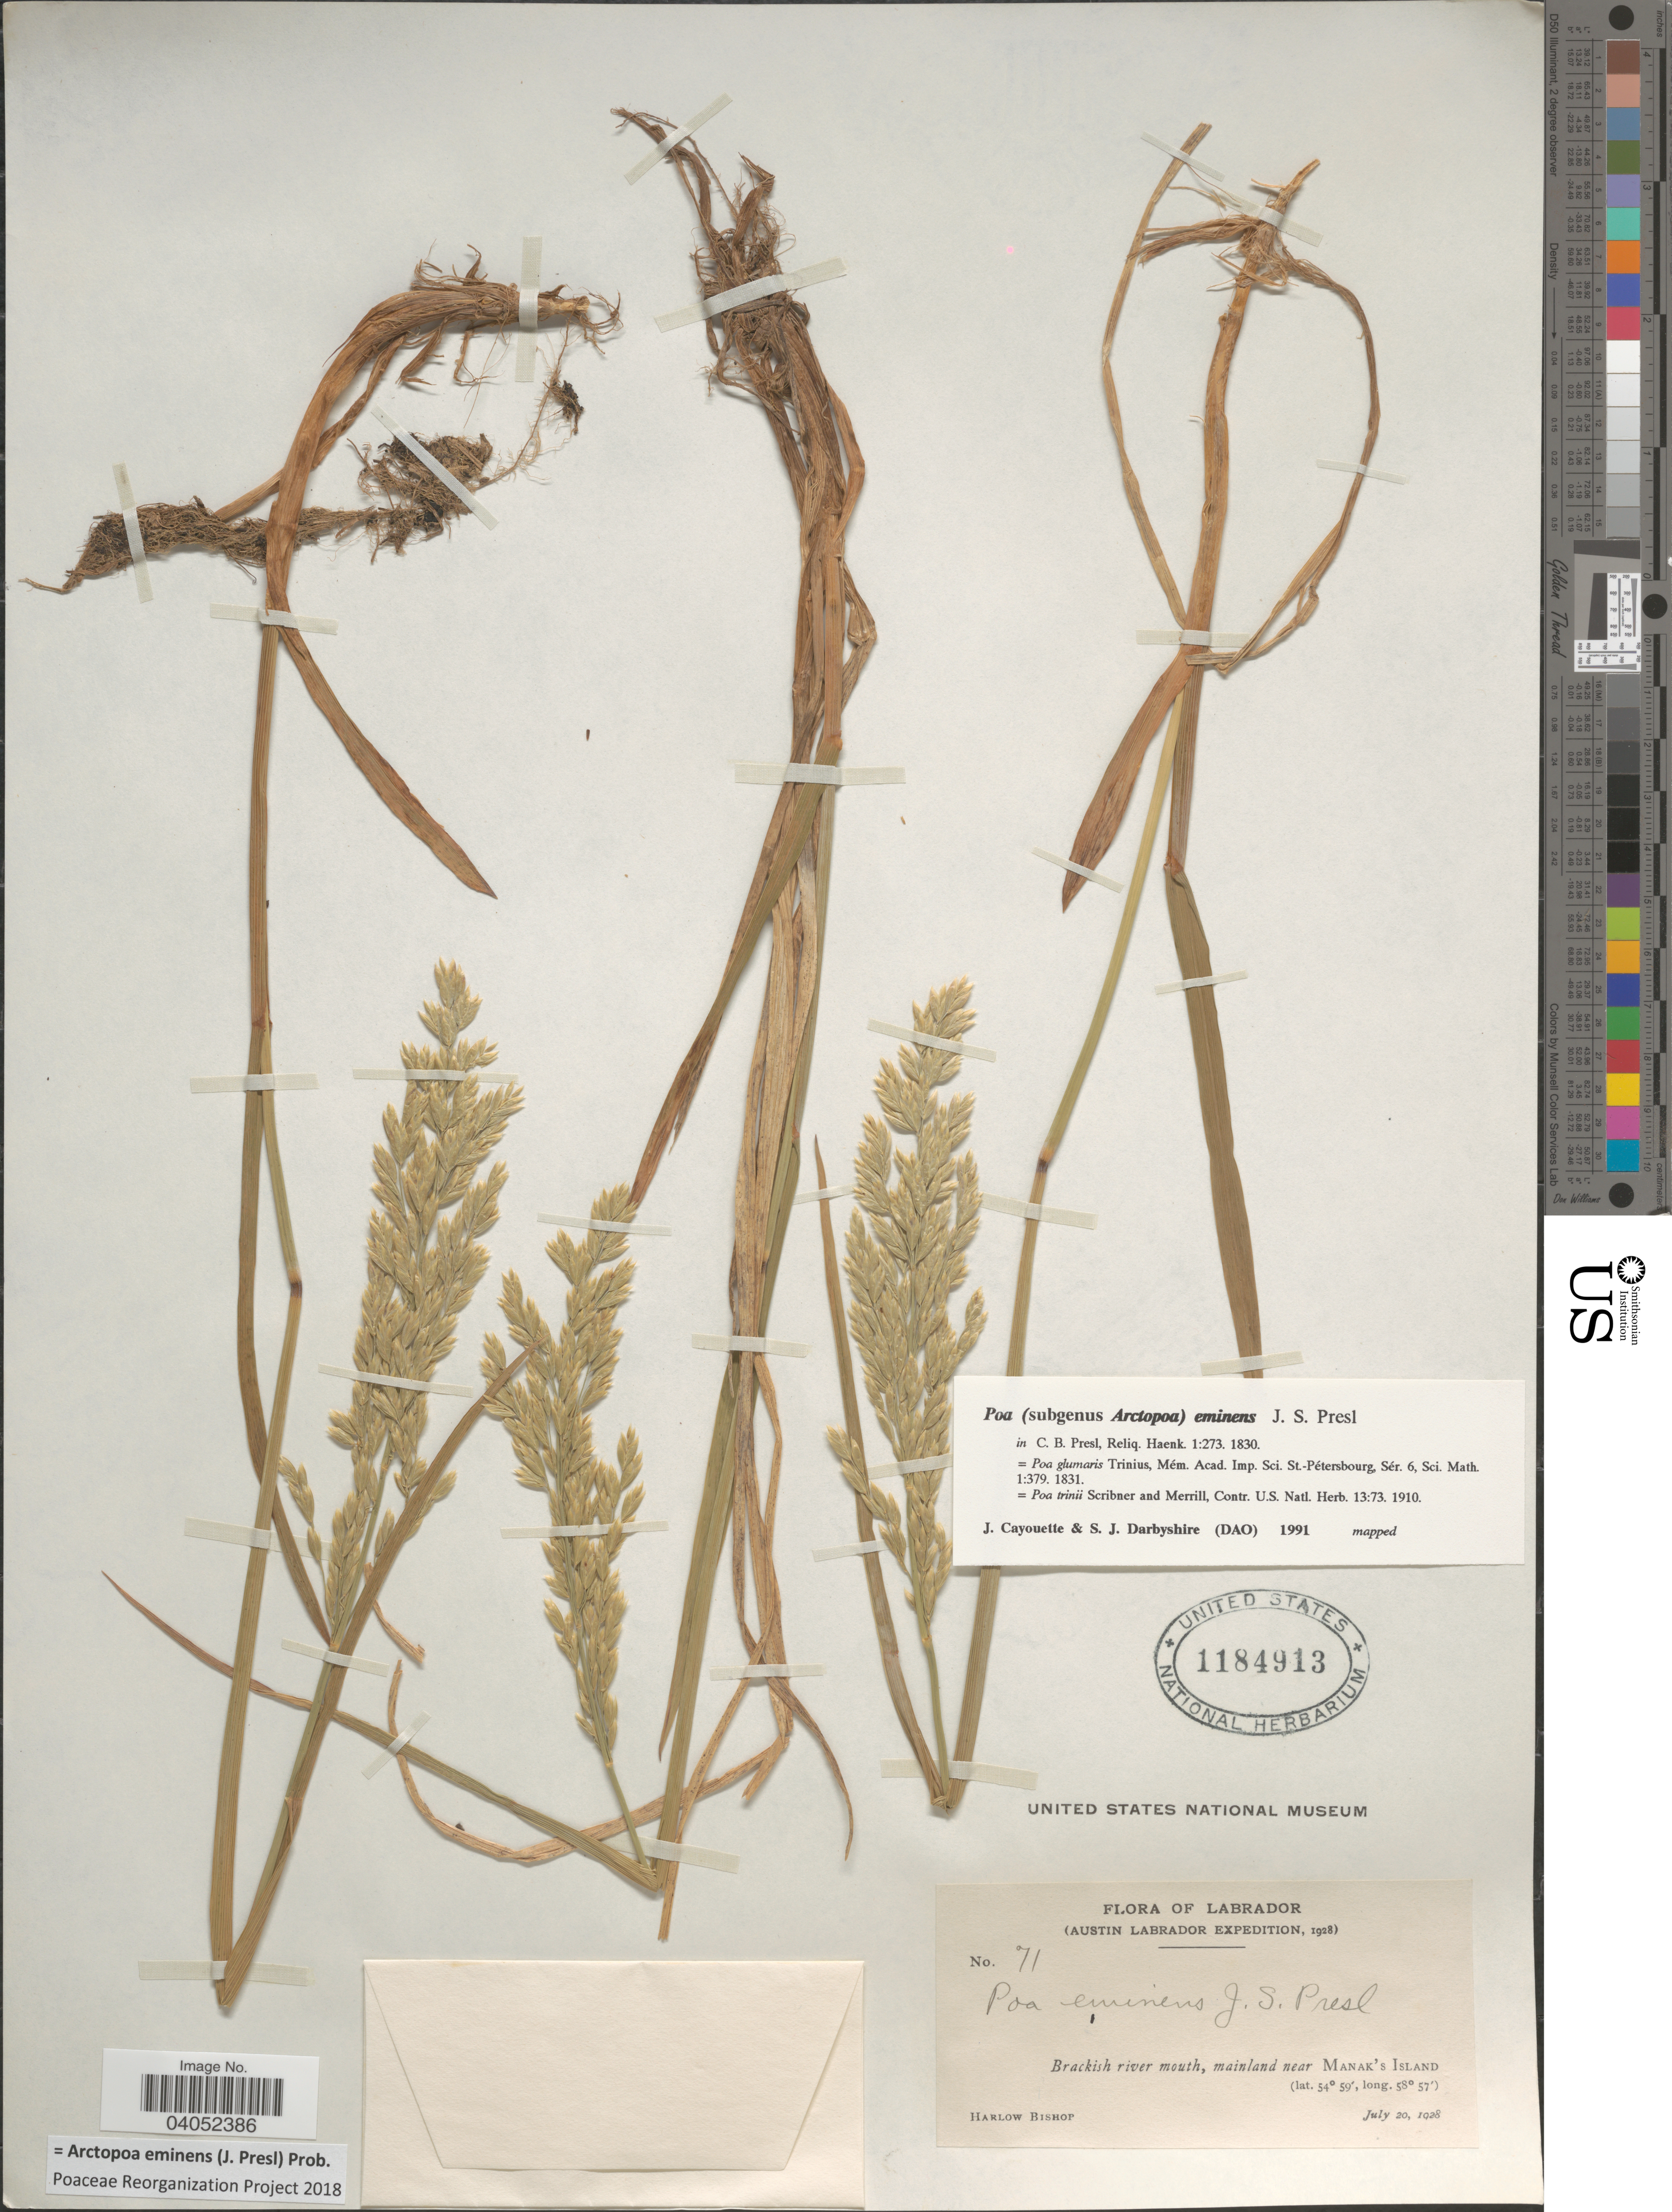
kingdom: Plantae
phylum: Tracheophyta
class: Liliopsida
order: Poales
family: Poaceae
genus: Arctopoa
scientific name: Arctopoa eminens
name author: (J. Presl) Prob.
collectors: H. Bishop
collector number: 71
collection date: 1928-07-20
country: Canada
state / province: Newfoundland and Labrador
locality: Labrador. Mainland near Manak's Island.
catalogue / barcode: US 1184913